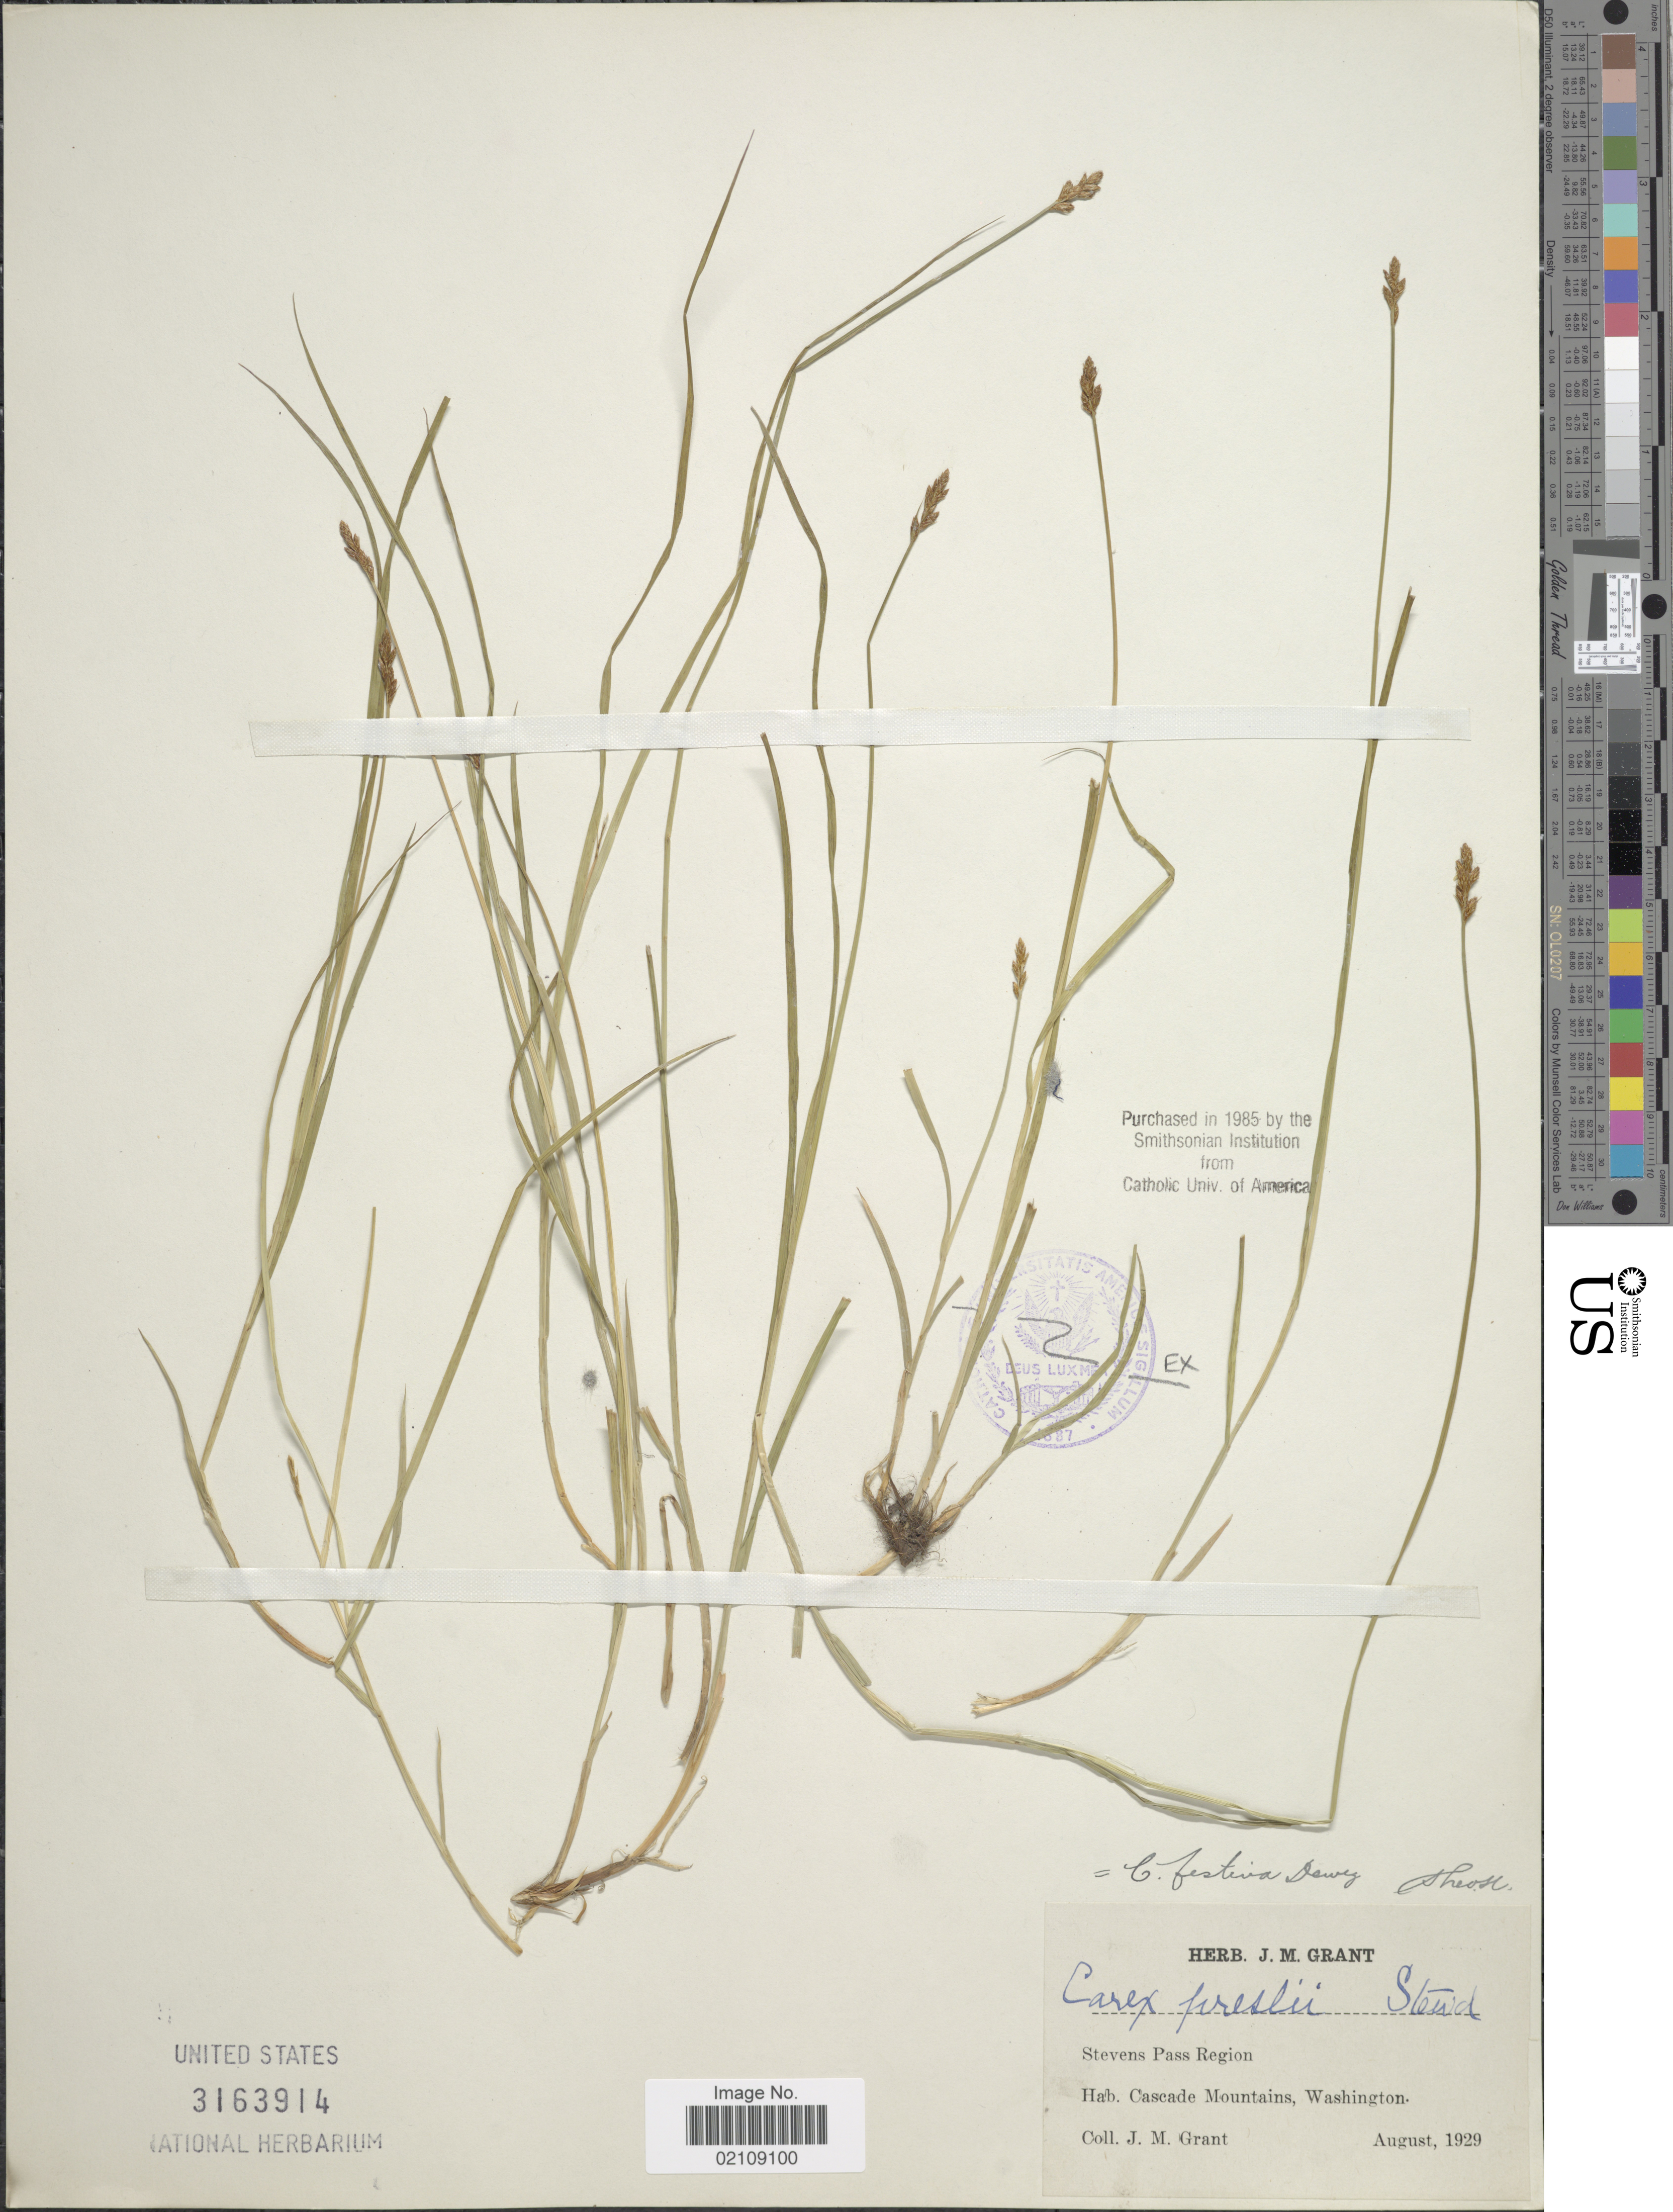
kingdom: Plantae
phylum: Tracheophyta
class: Liliopsida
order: Poales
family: Cyperaceae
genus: Carex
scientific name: Carex preslii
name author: Steud.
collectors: J. M. Grant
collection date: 1929-08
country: United States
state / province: Washington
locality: Stevens Pass Region. Cascade Mountains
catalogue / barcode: US 3163914